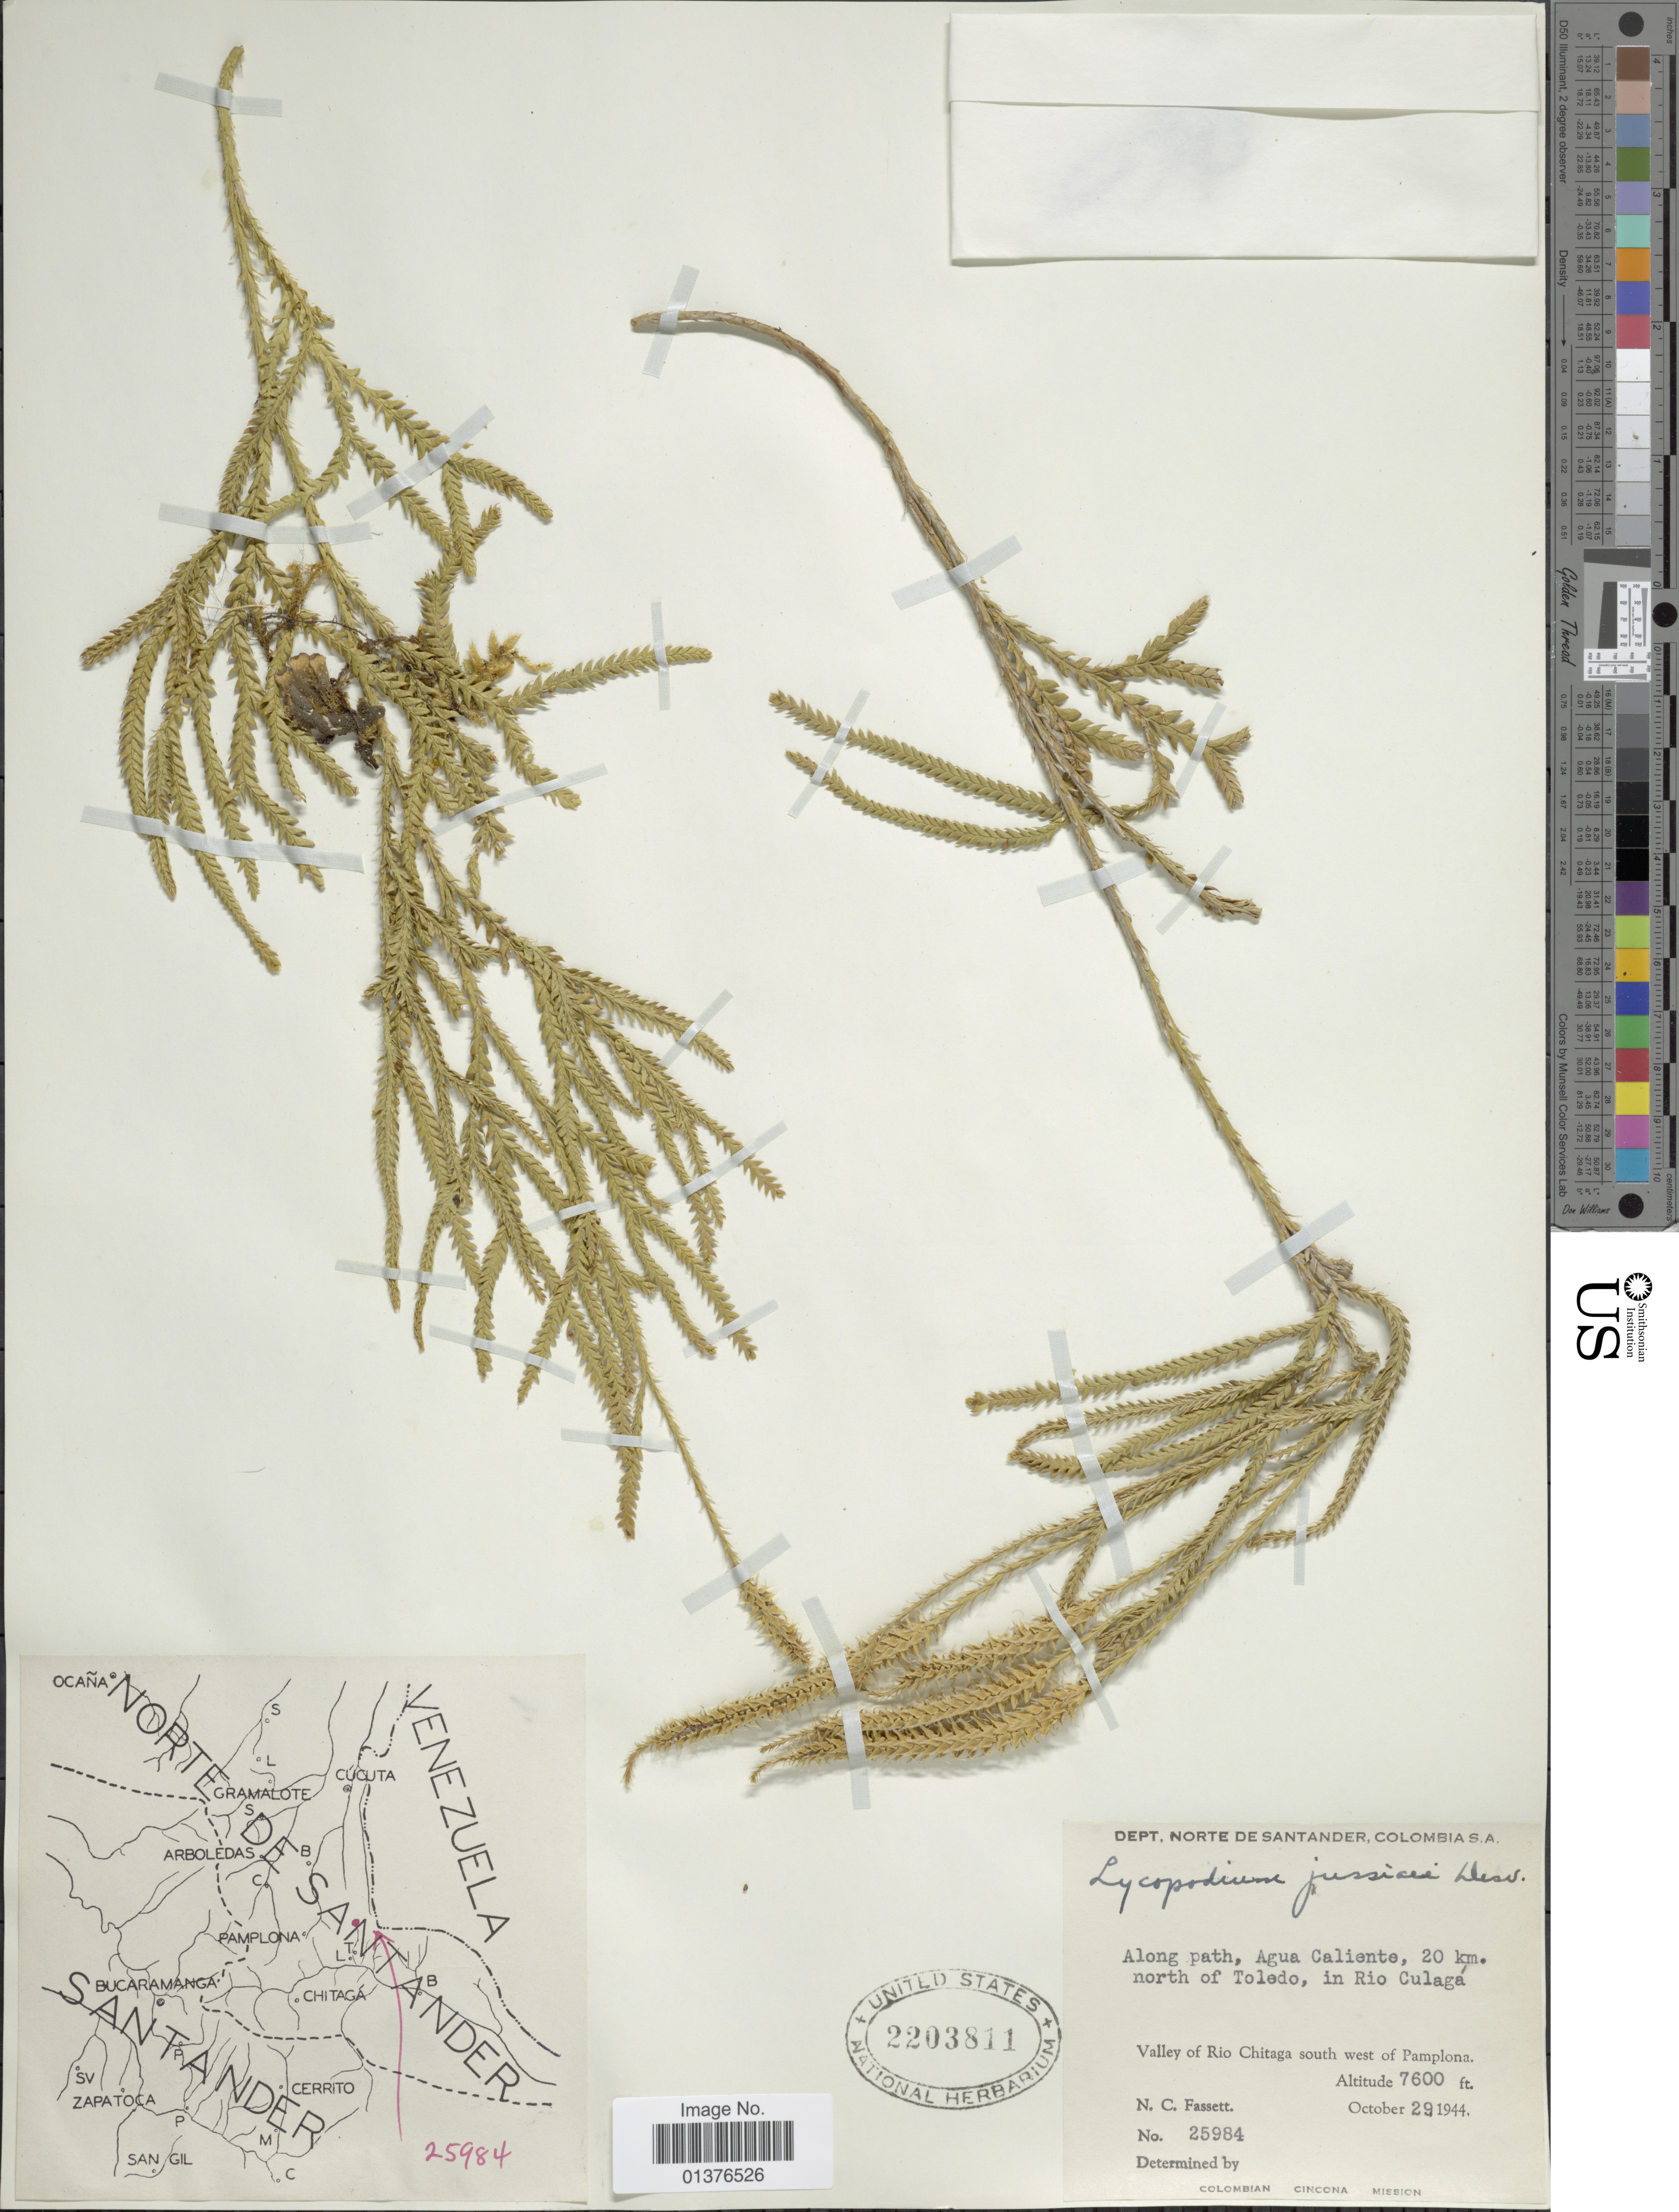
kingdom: Plantae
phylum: Tracheophyta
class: Lycopodiopsida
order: Lycopodiales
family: Lycopodiaceae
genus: Diphasium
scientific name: Diphasium jussiaei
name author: (Desv.) C. Presl ex Rothm.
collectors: N. C. Fassett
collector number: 25984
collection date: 1944-10-29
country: Colombia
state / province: Norte de Santander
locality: Along path, Agua Caliente, 20km north of Toledo in Rio Culaga, Valley of Rio Chitaga south west of Pamplona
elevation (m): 2316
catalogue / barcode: US 2203811